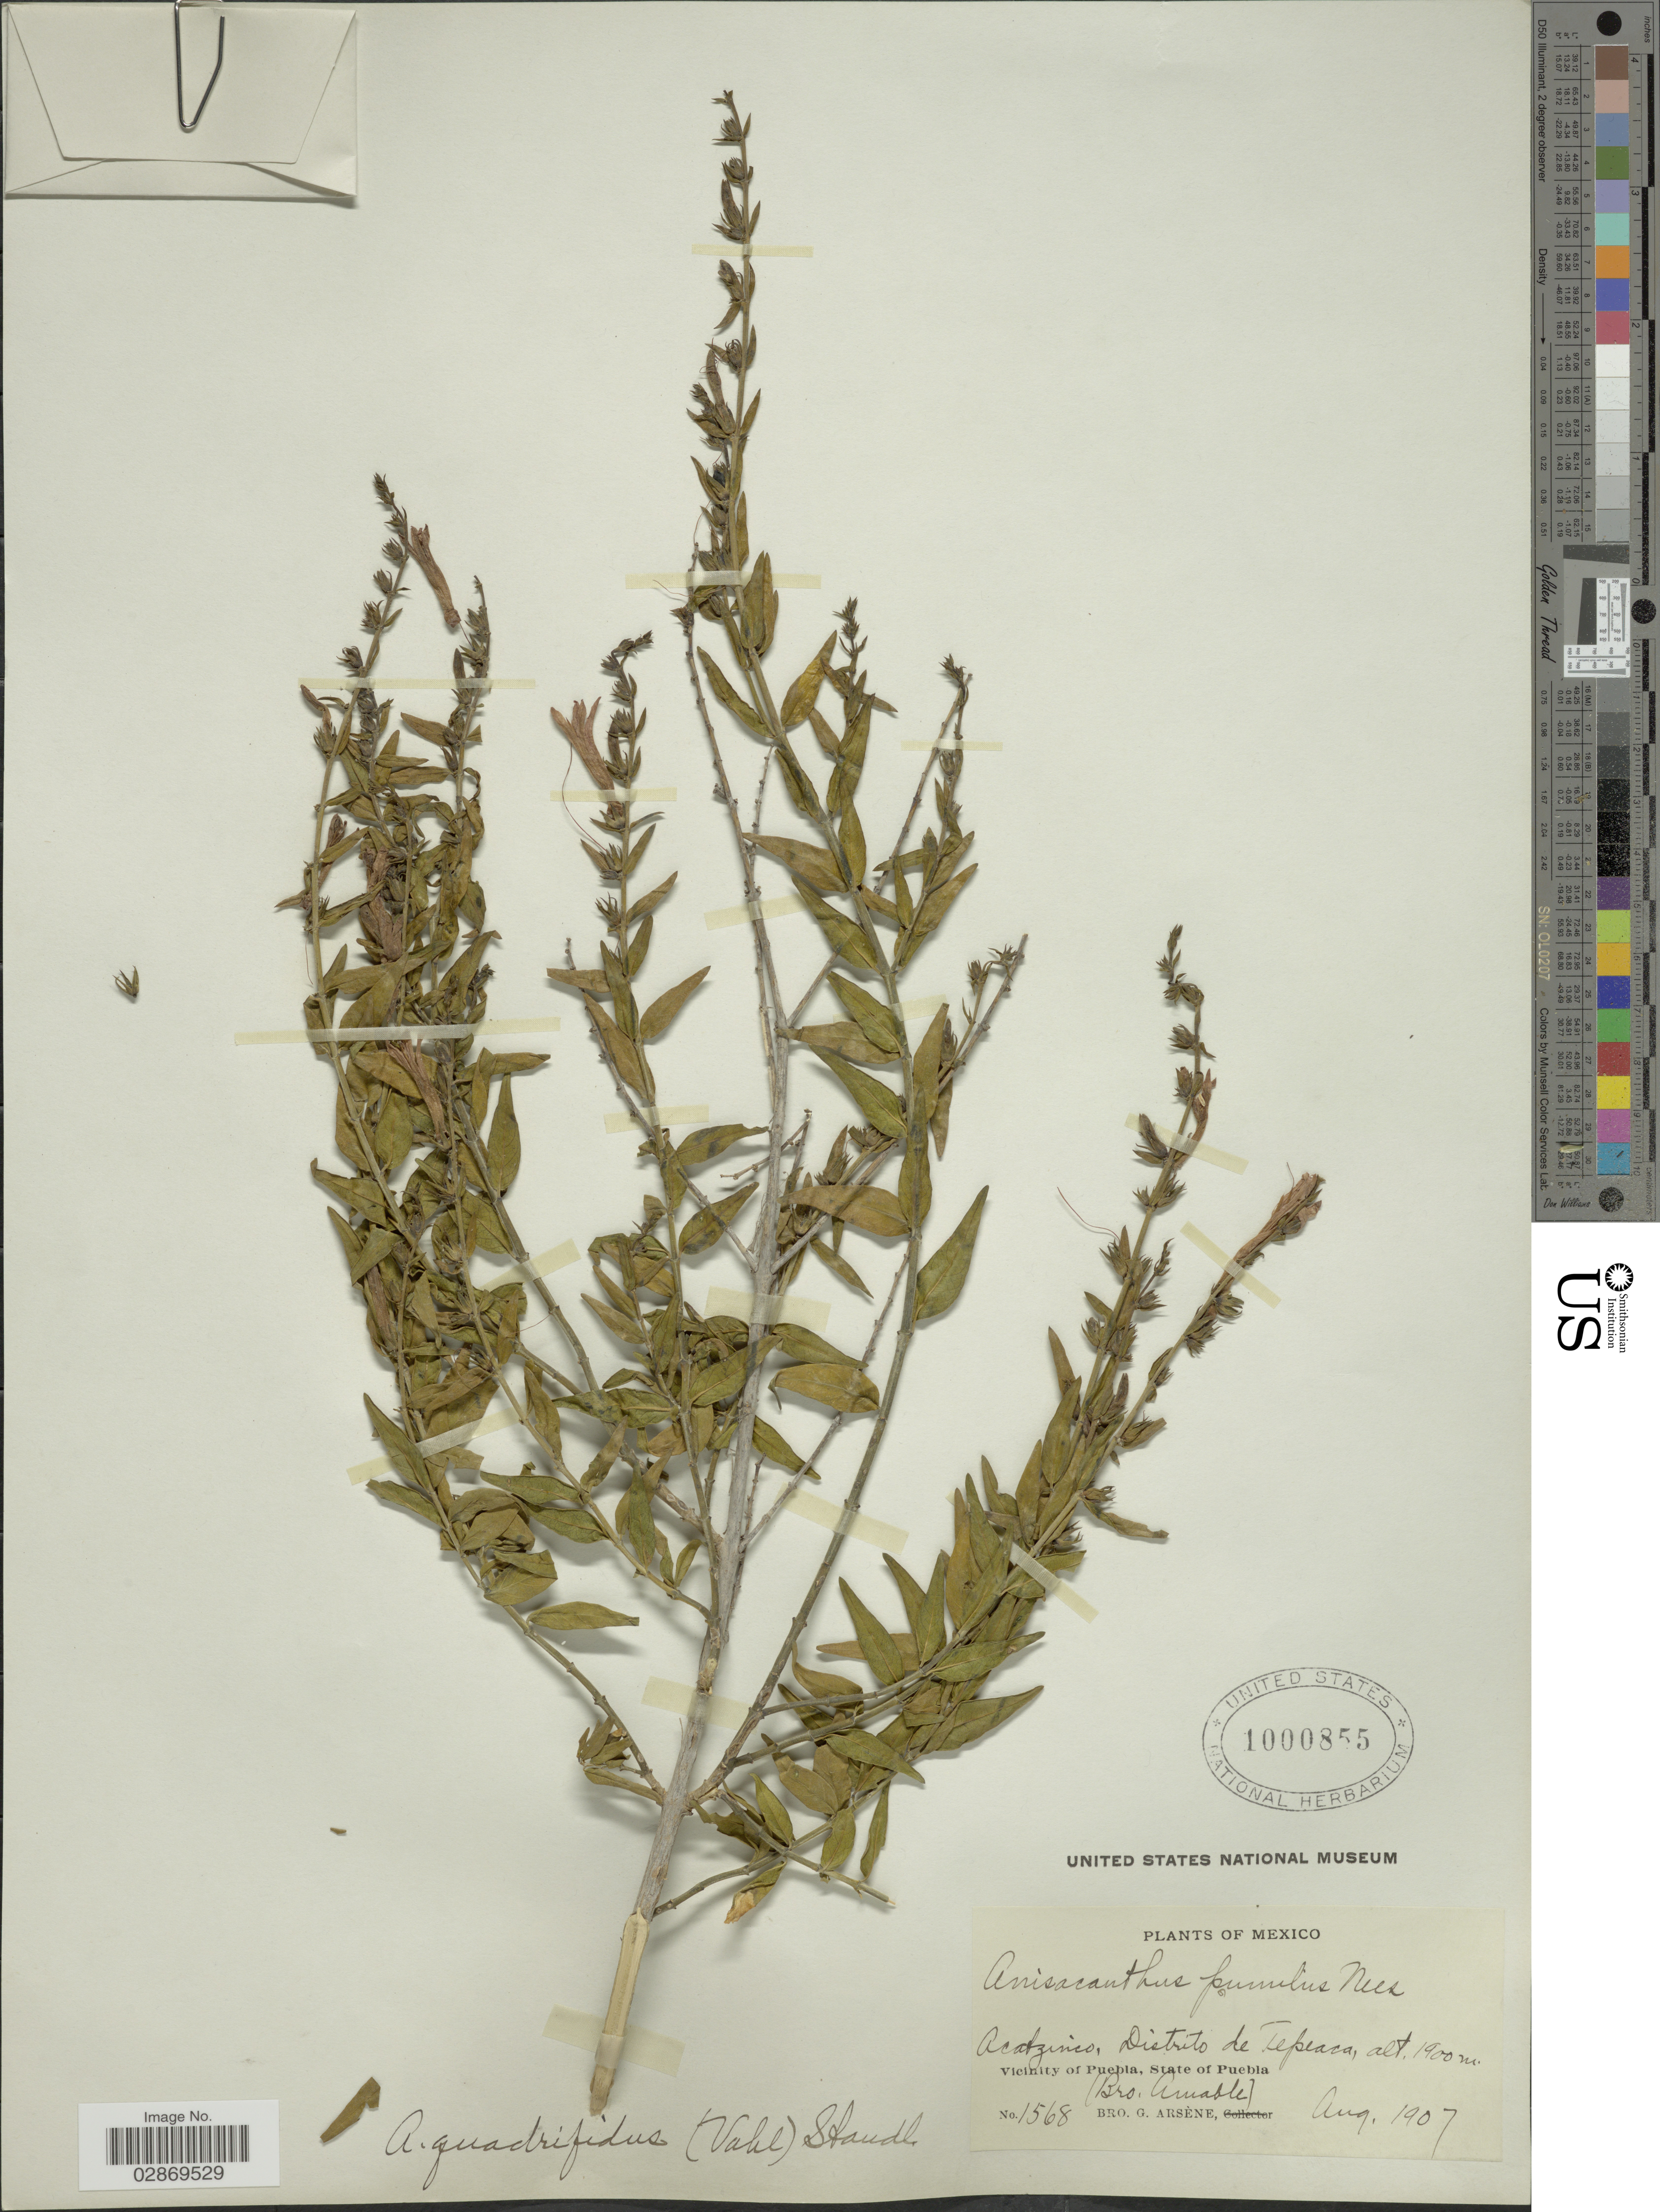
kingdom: Plantae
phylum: Tracheophyta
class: Magnoliopsida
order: Lamiales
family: Acanthaceae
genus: Anisacanthus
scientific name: Anisacanthus quadrifidus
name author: (Vahl) Nees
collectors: Bro. G. Arsène & B. Amable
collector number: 1568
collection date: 1907-08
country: Mexico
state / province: Puebla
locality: Acatzinco, Distrito de Tepeaca, Vicinity of Puebla.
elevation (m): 1900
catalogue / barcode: US 1000855